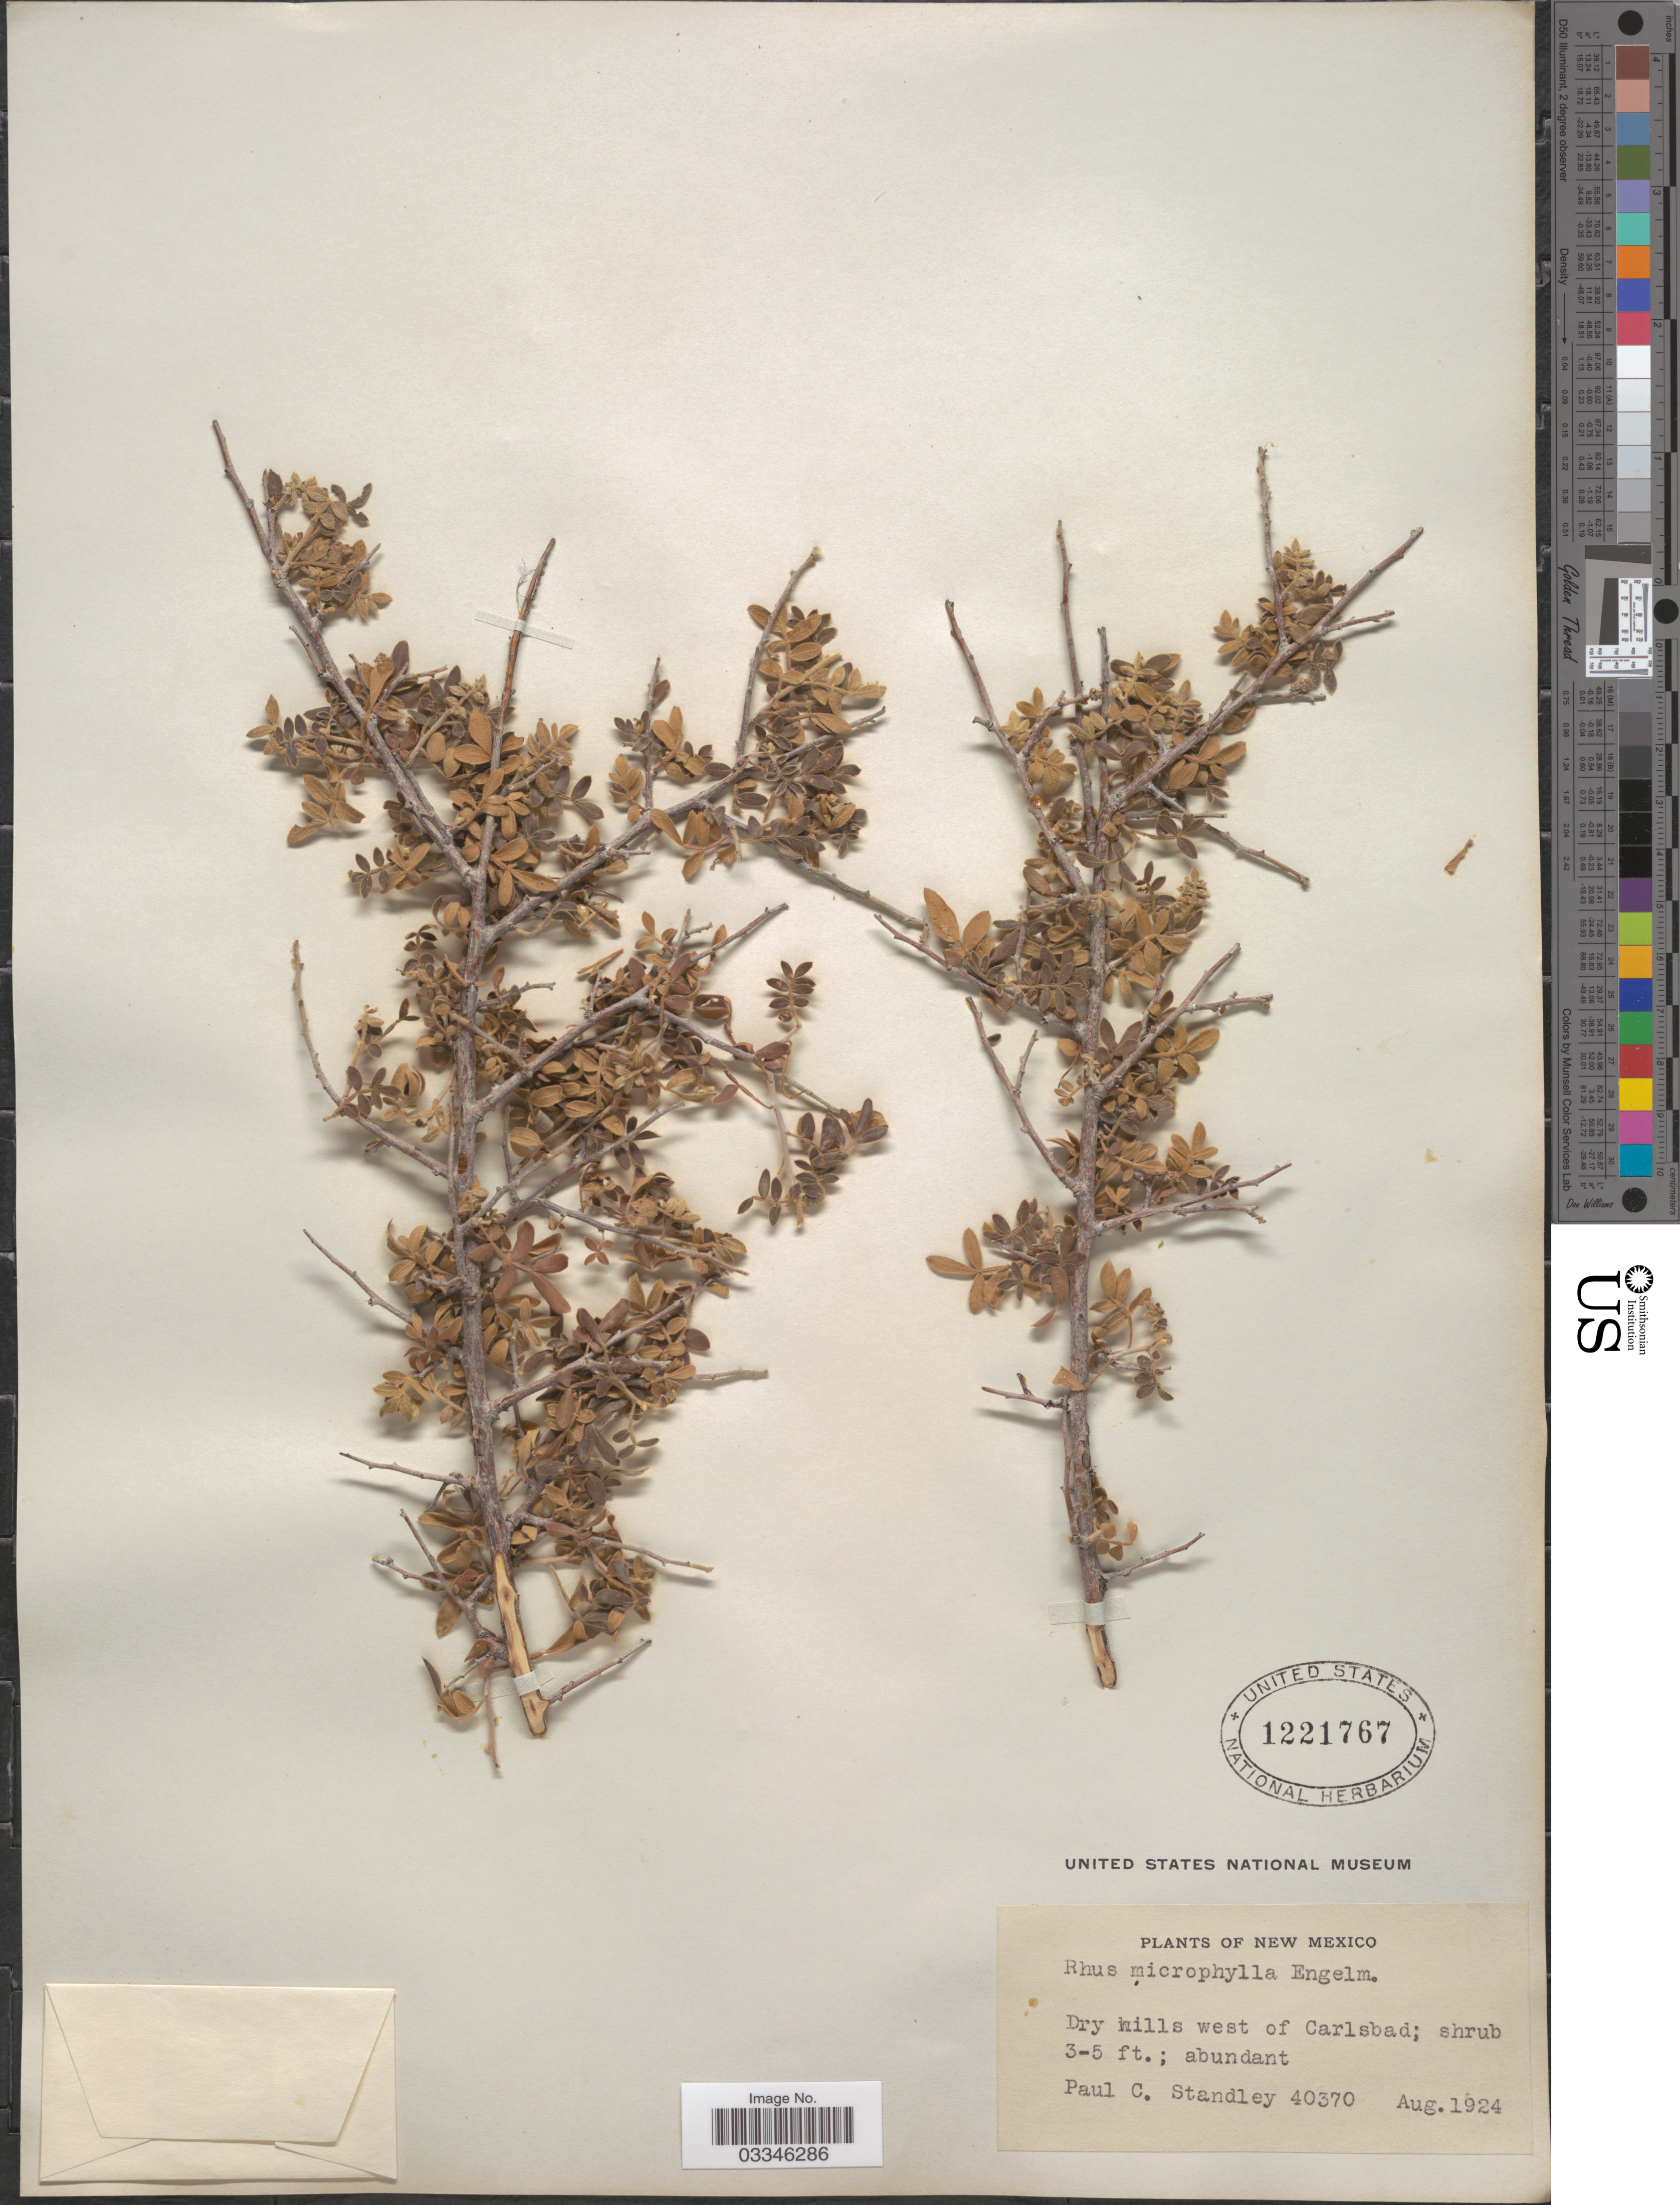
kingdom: Plantae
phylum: Tracheophyta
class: Magnoliopsida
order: Sapindales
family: Anacardiaceae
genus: Rhus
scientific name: Rhus microphylla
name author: Engelm.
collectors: P. C. Standley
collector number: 40370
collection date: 1924-08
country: United States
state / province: New Mexico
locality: Dry hills west of Carlsbad.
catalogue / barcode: US 1221767